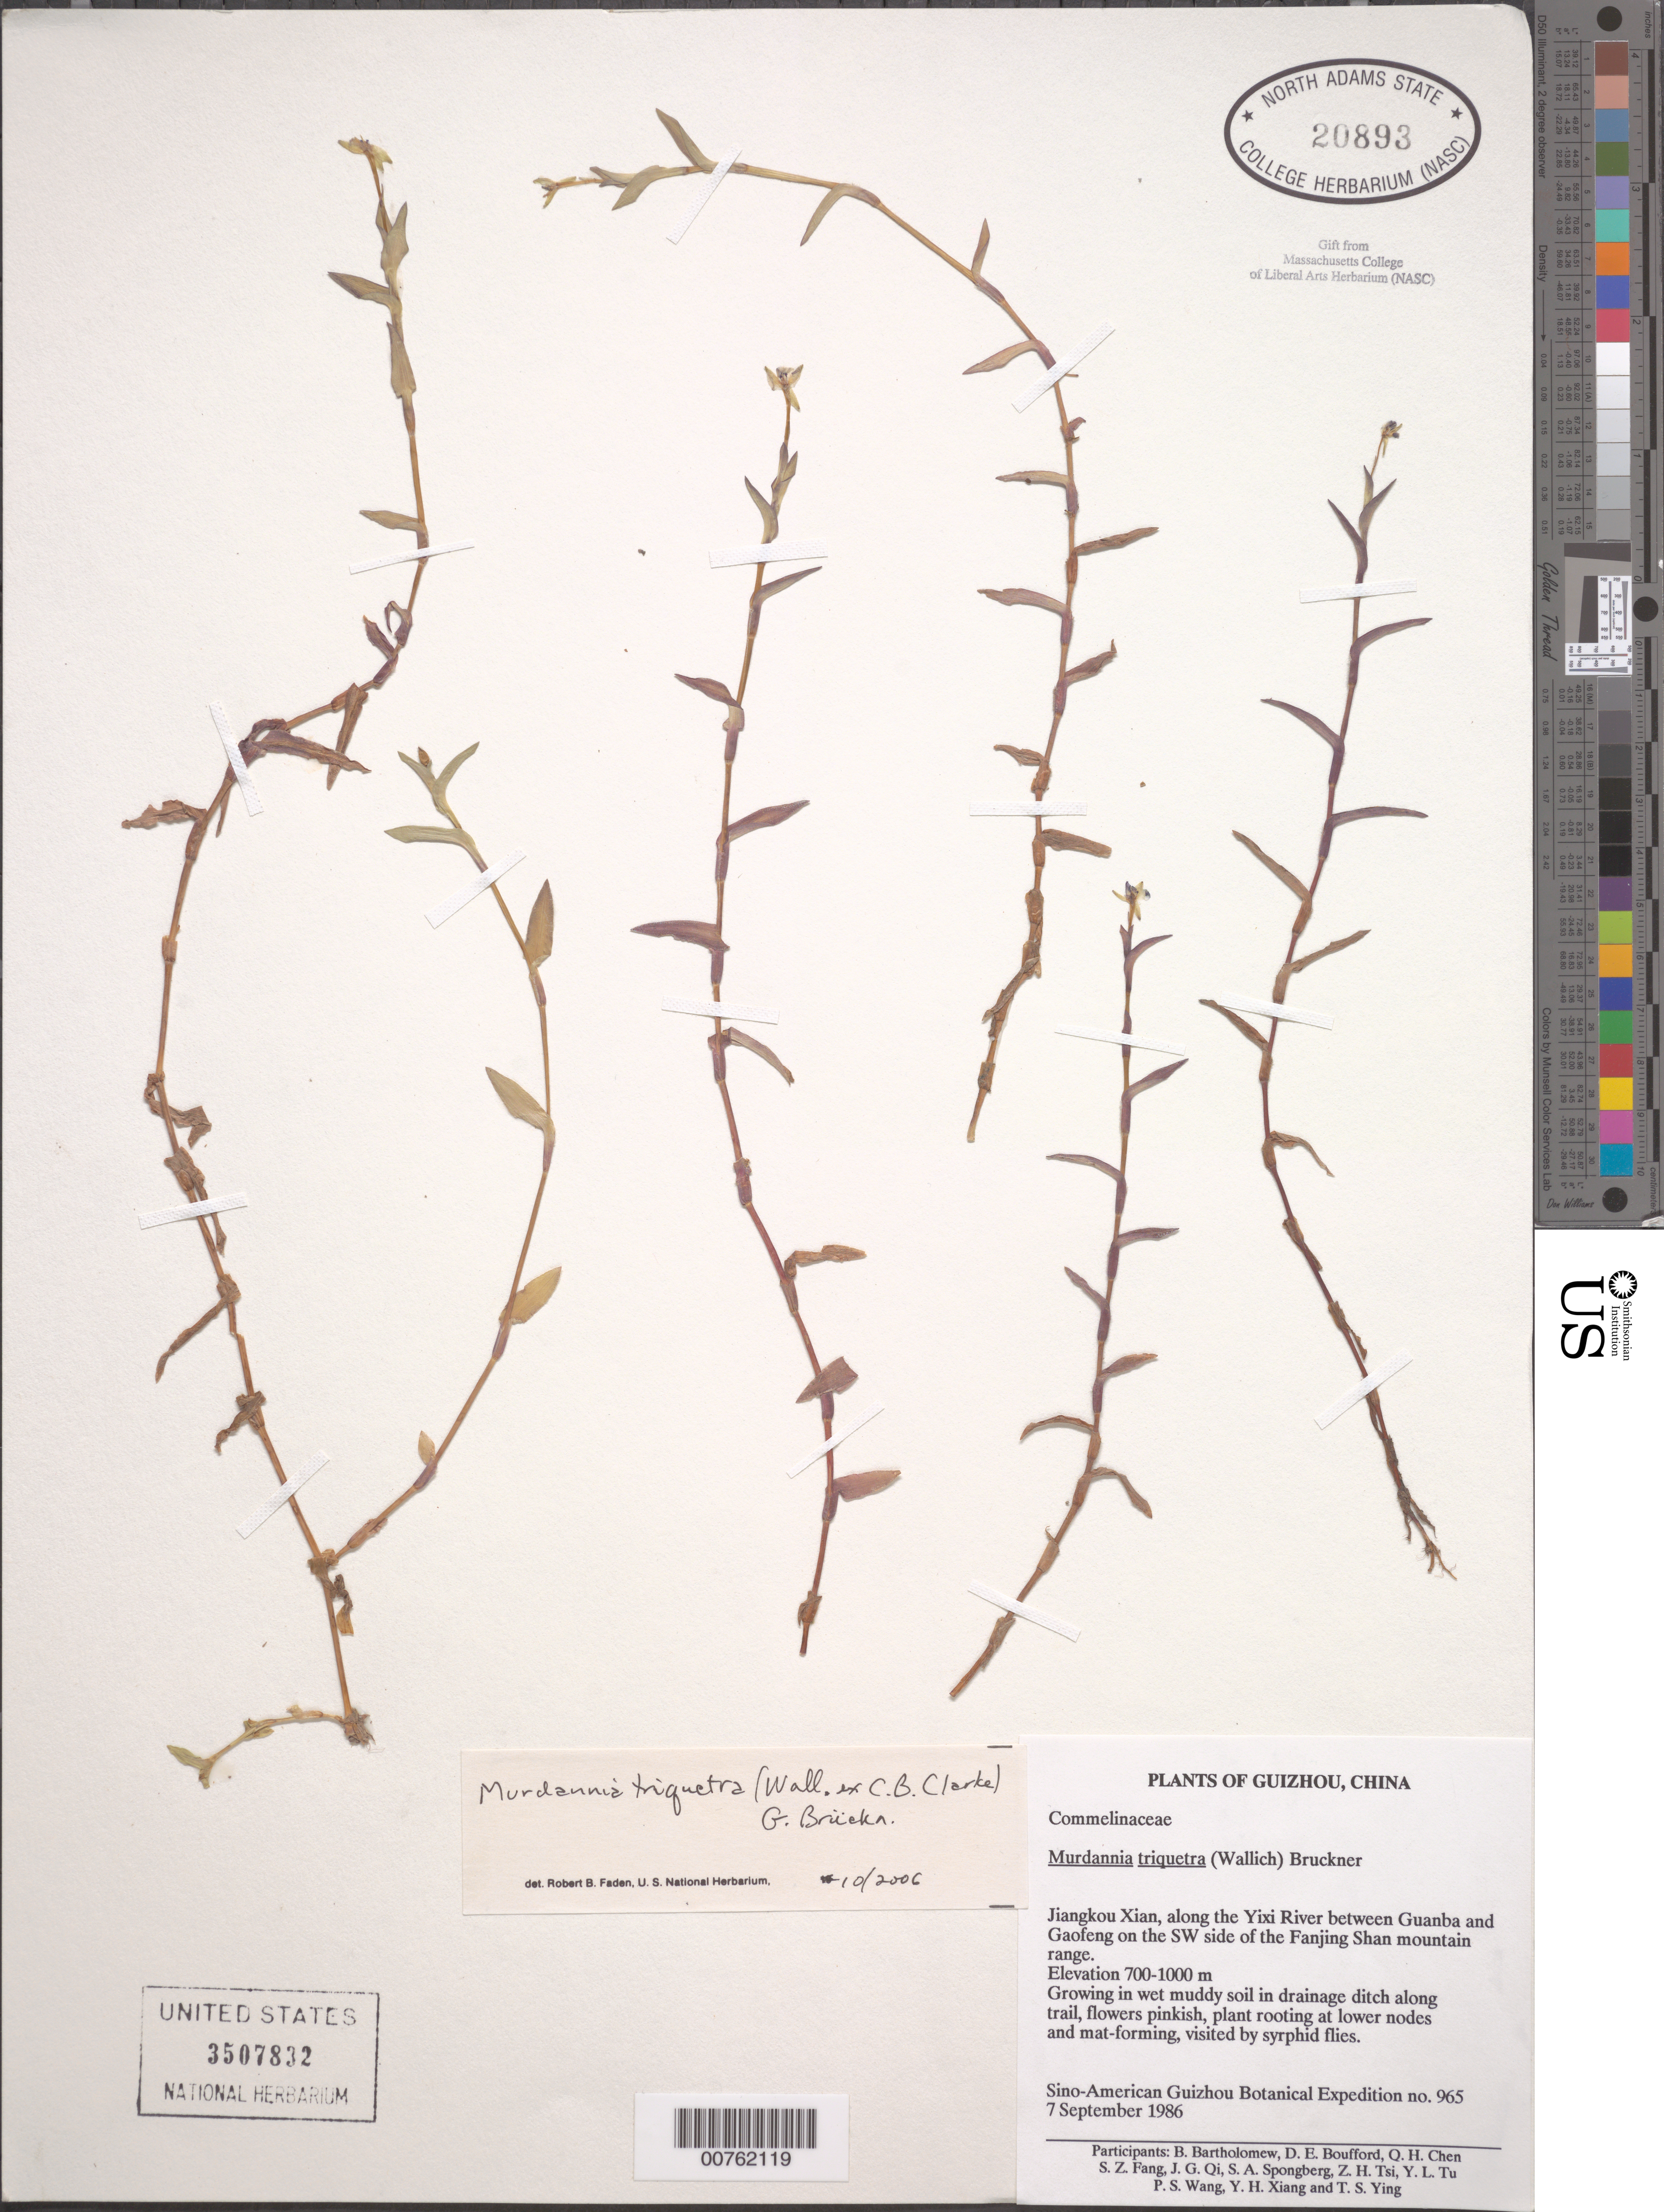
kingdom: Plantae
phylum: Tracheophyta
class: Liliopsida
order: Commelinales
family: Commelinaceae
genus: Murdannia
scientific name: Murdannia triquetra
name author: (Wall. ex C.B. Clarke) G. Brückn.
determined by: Faden, Robert B., (US), Smithsonian Institution - National Museum of Natural History (UNITED STATES)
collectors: B. M. Bartholomew et al.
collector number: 965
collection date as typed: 07 Sep 1986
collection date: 1986-09-07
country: China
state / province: Guizhou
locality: Jiangkou Xian, along the Yixi River between Guanba and Gaofeng on the SW side of the Fanjing Shan Mountain range.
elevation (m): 700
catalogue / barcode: US 3507832